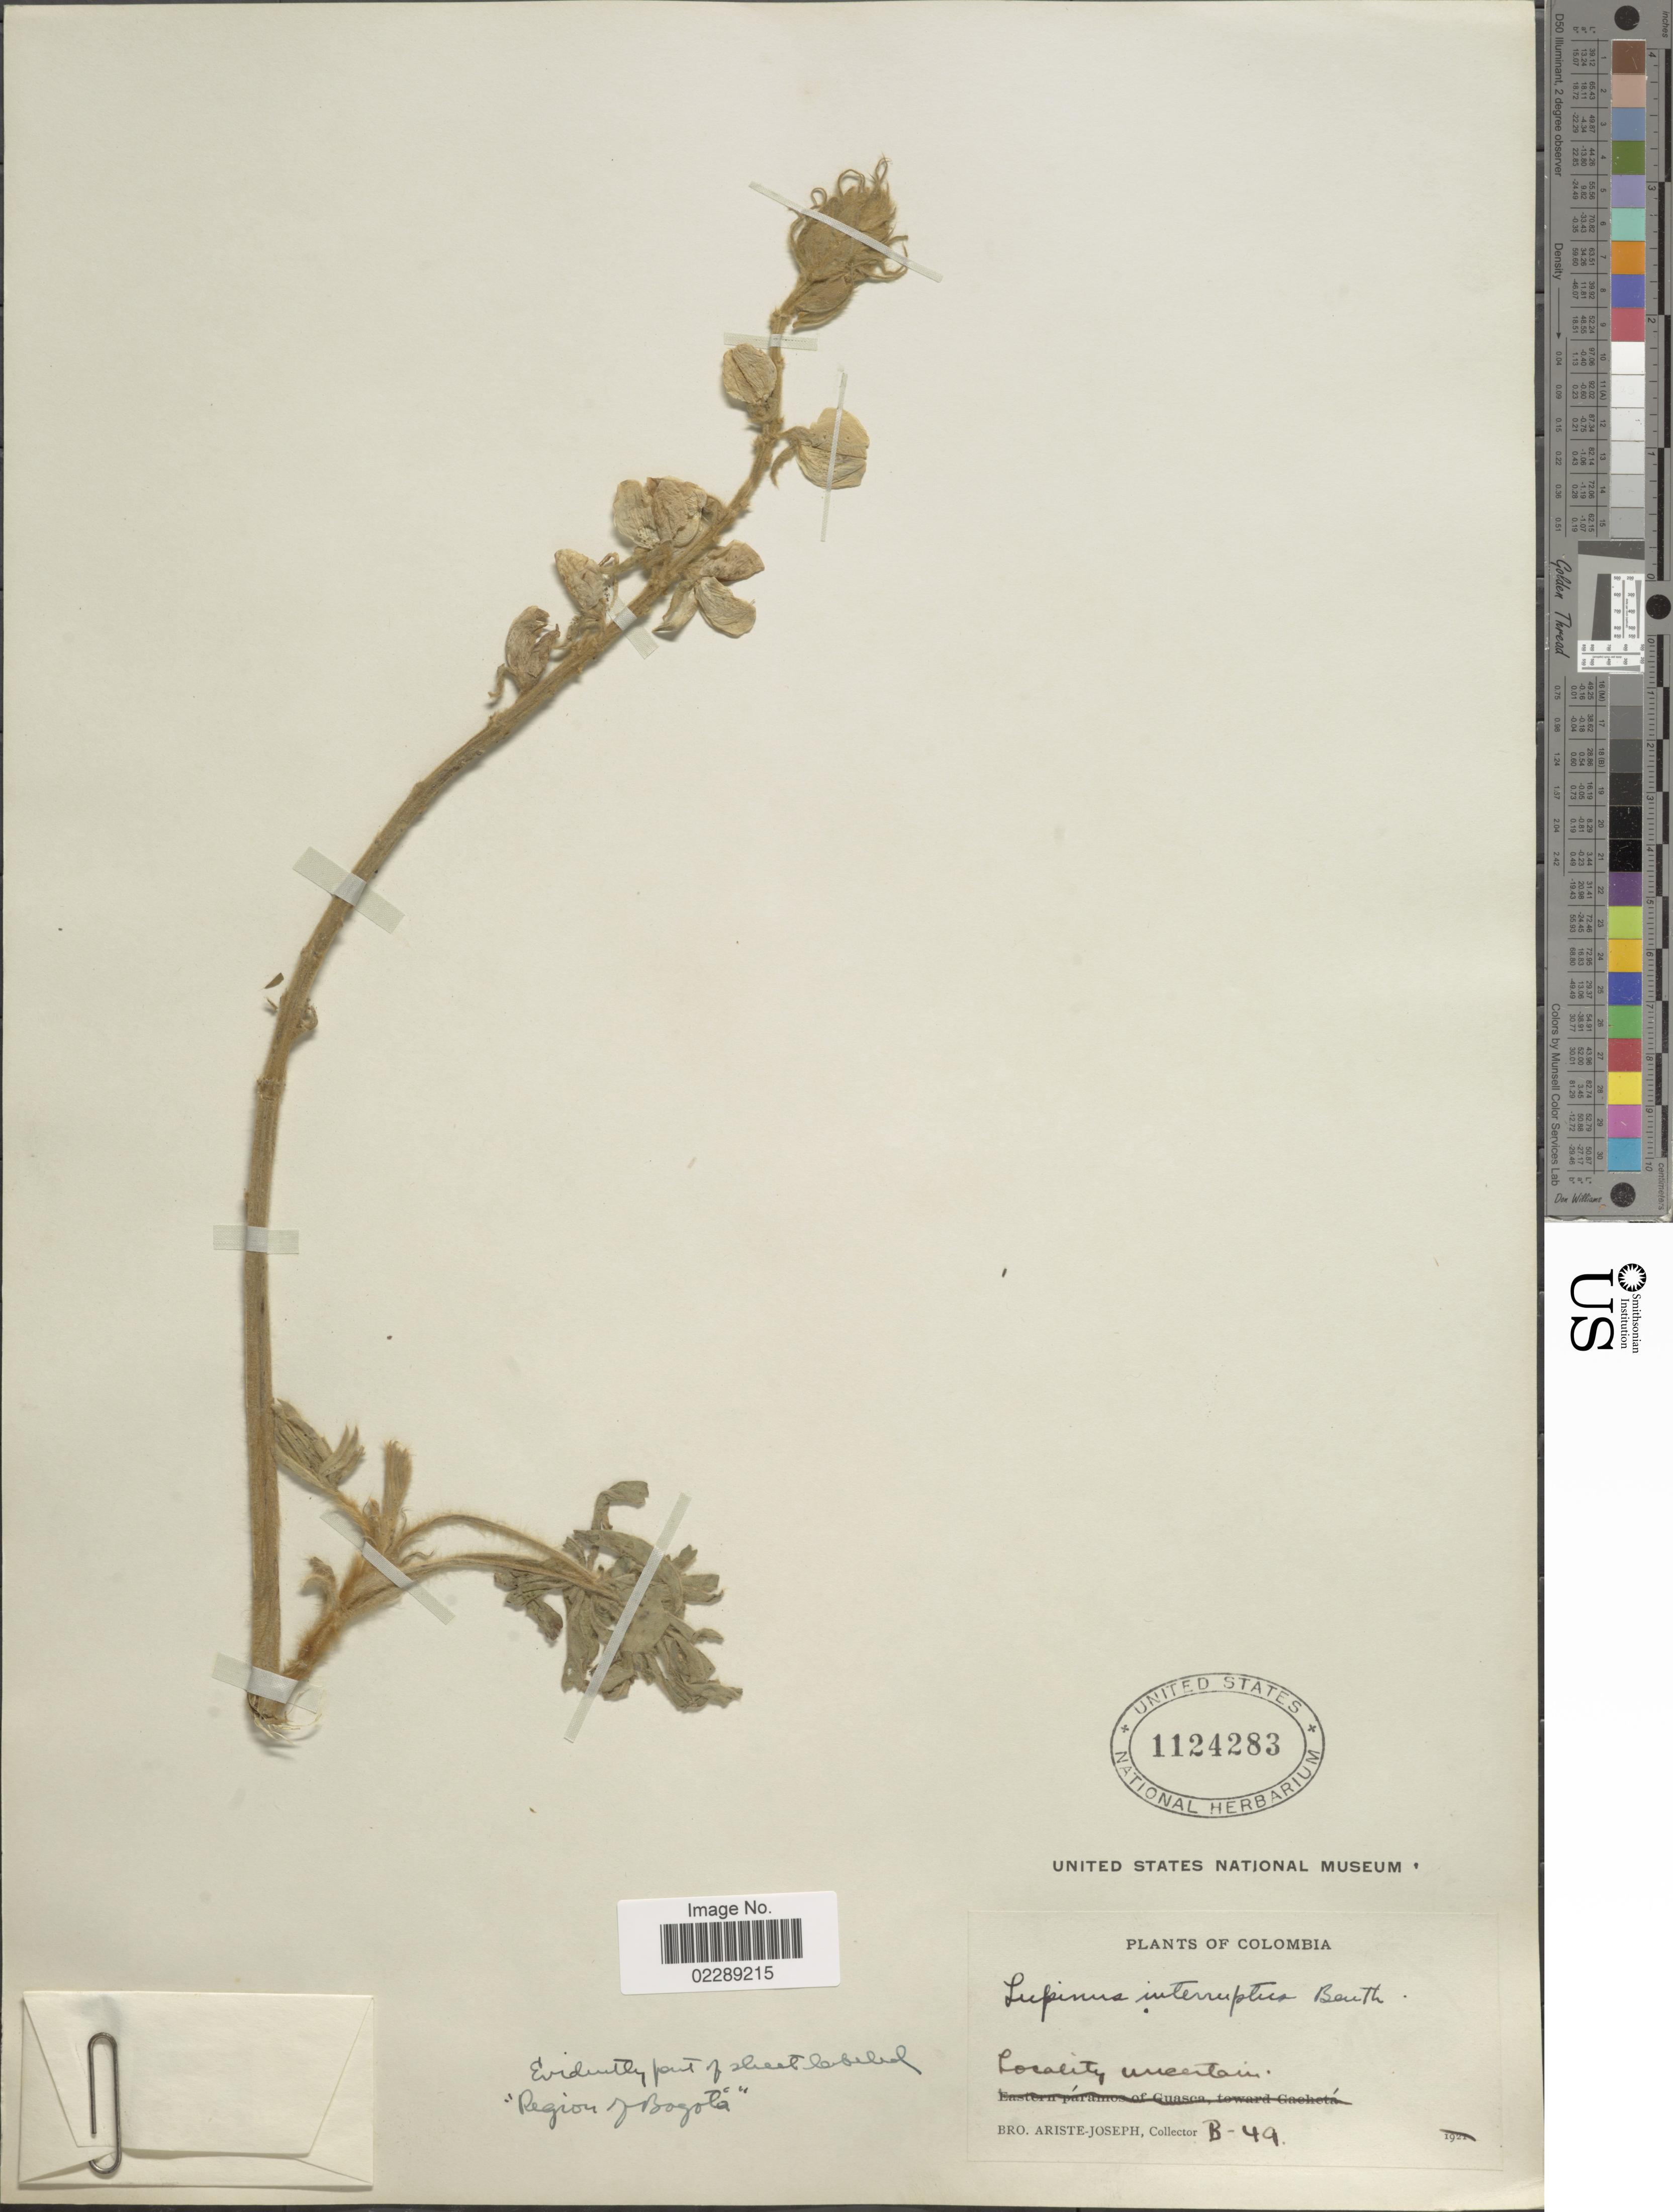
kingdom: Plantae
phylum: Tracheophyta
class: Magnoliopsida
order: Fabales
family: Fabaceae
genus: Lupinus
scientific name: Lupinus interruptus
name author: Benth.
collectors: Bro. Ariste-Joseph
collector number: B-49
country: Colombia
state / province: Bogota D.C.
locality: Region of Bogotá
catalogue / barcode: US 1124283